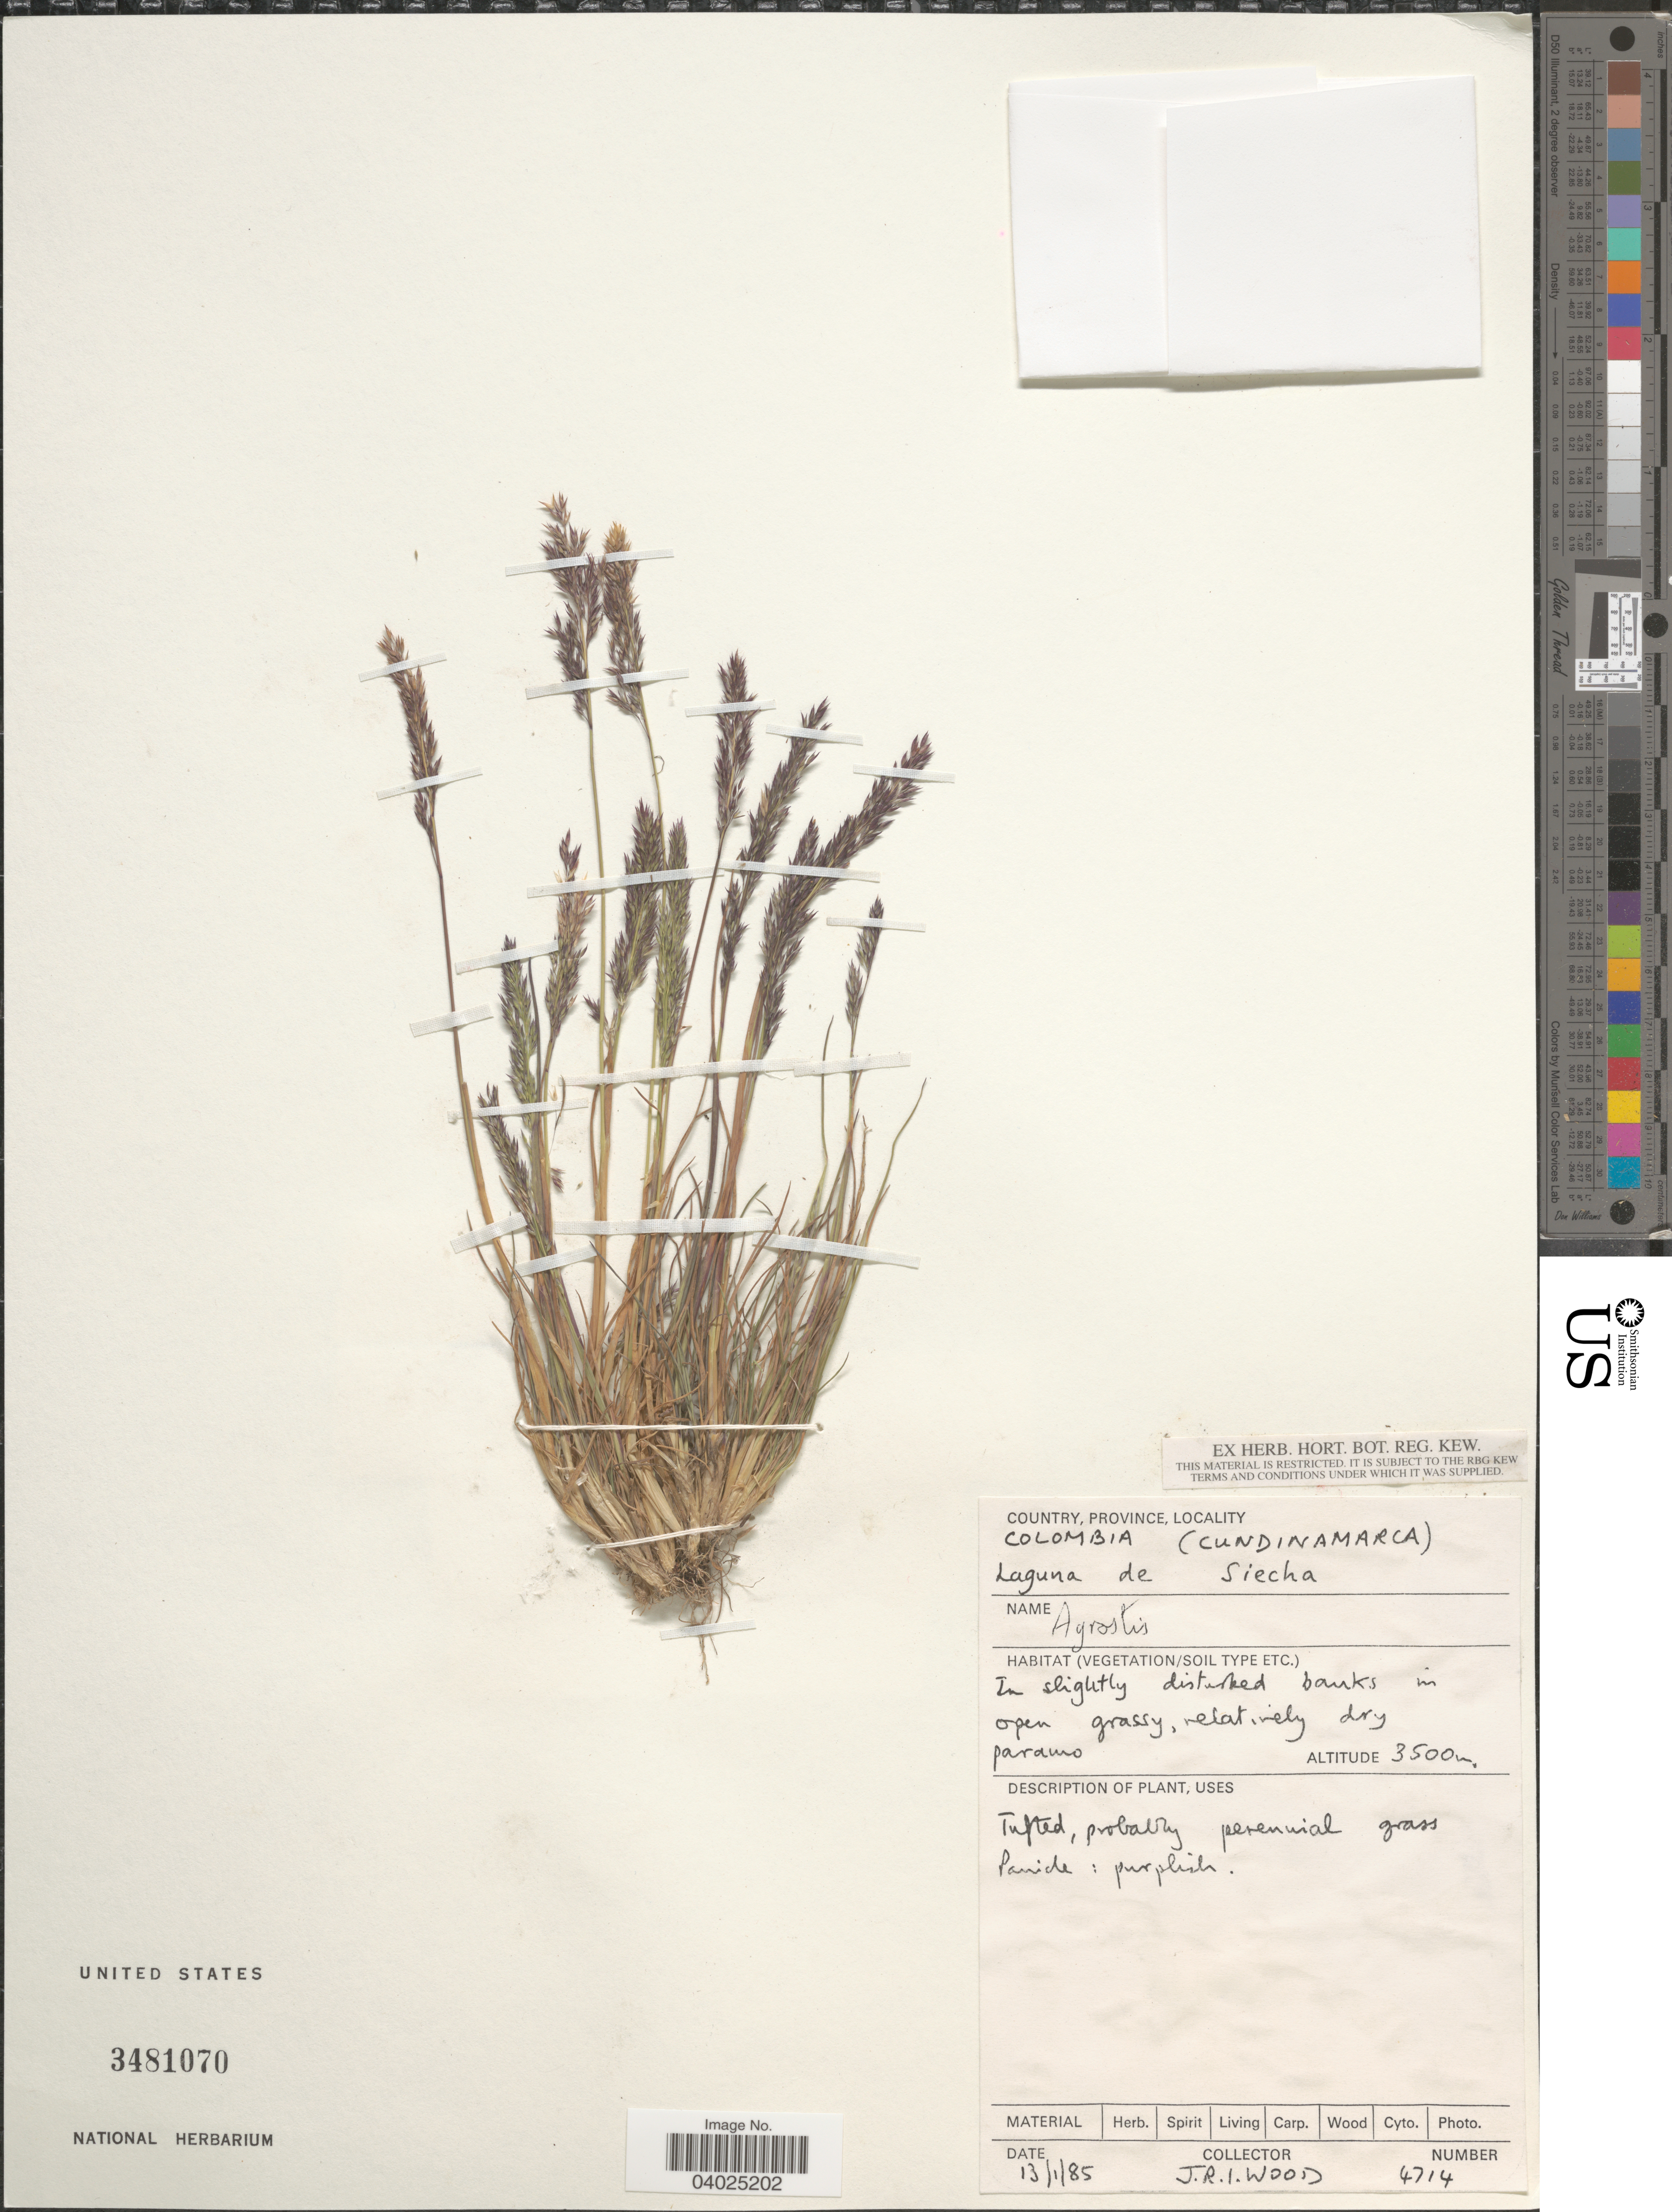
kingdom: Plantae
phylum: Tracheophyta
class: Liliopsida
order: Poales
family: Poaceae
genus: Agrostis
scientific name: Agrostis sp.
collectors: J. R. I. Wood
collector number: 4714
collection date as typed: Transcribed d/m/y: 13/1/85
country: Colombia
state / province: Cundinamarca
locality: Laguna de Siecha.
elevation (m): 3500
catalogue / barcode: US 3481070